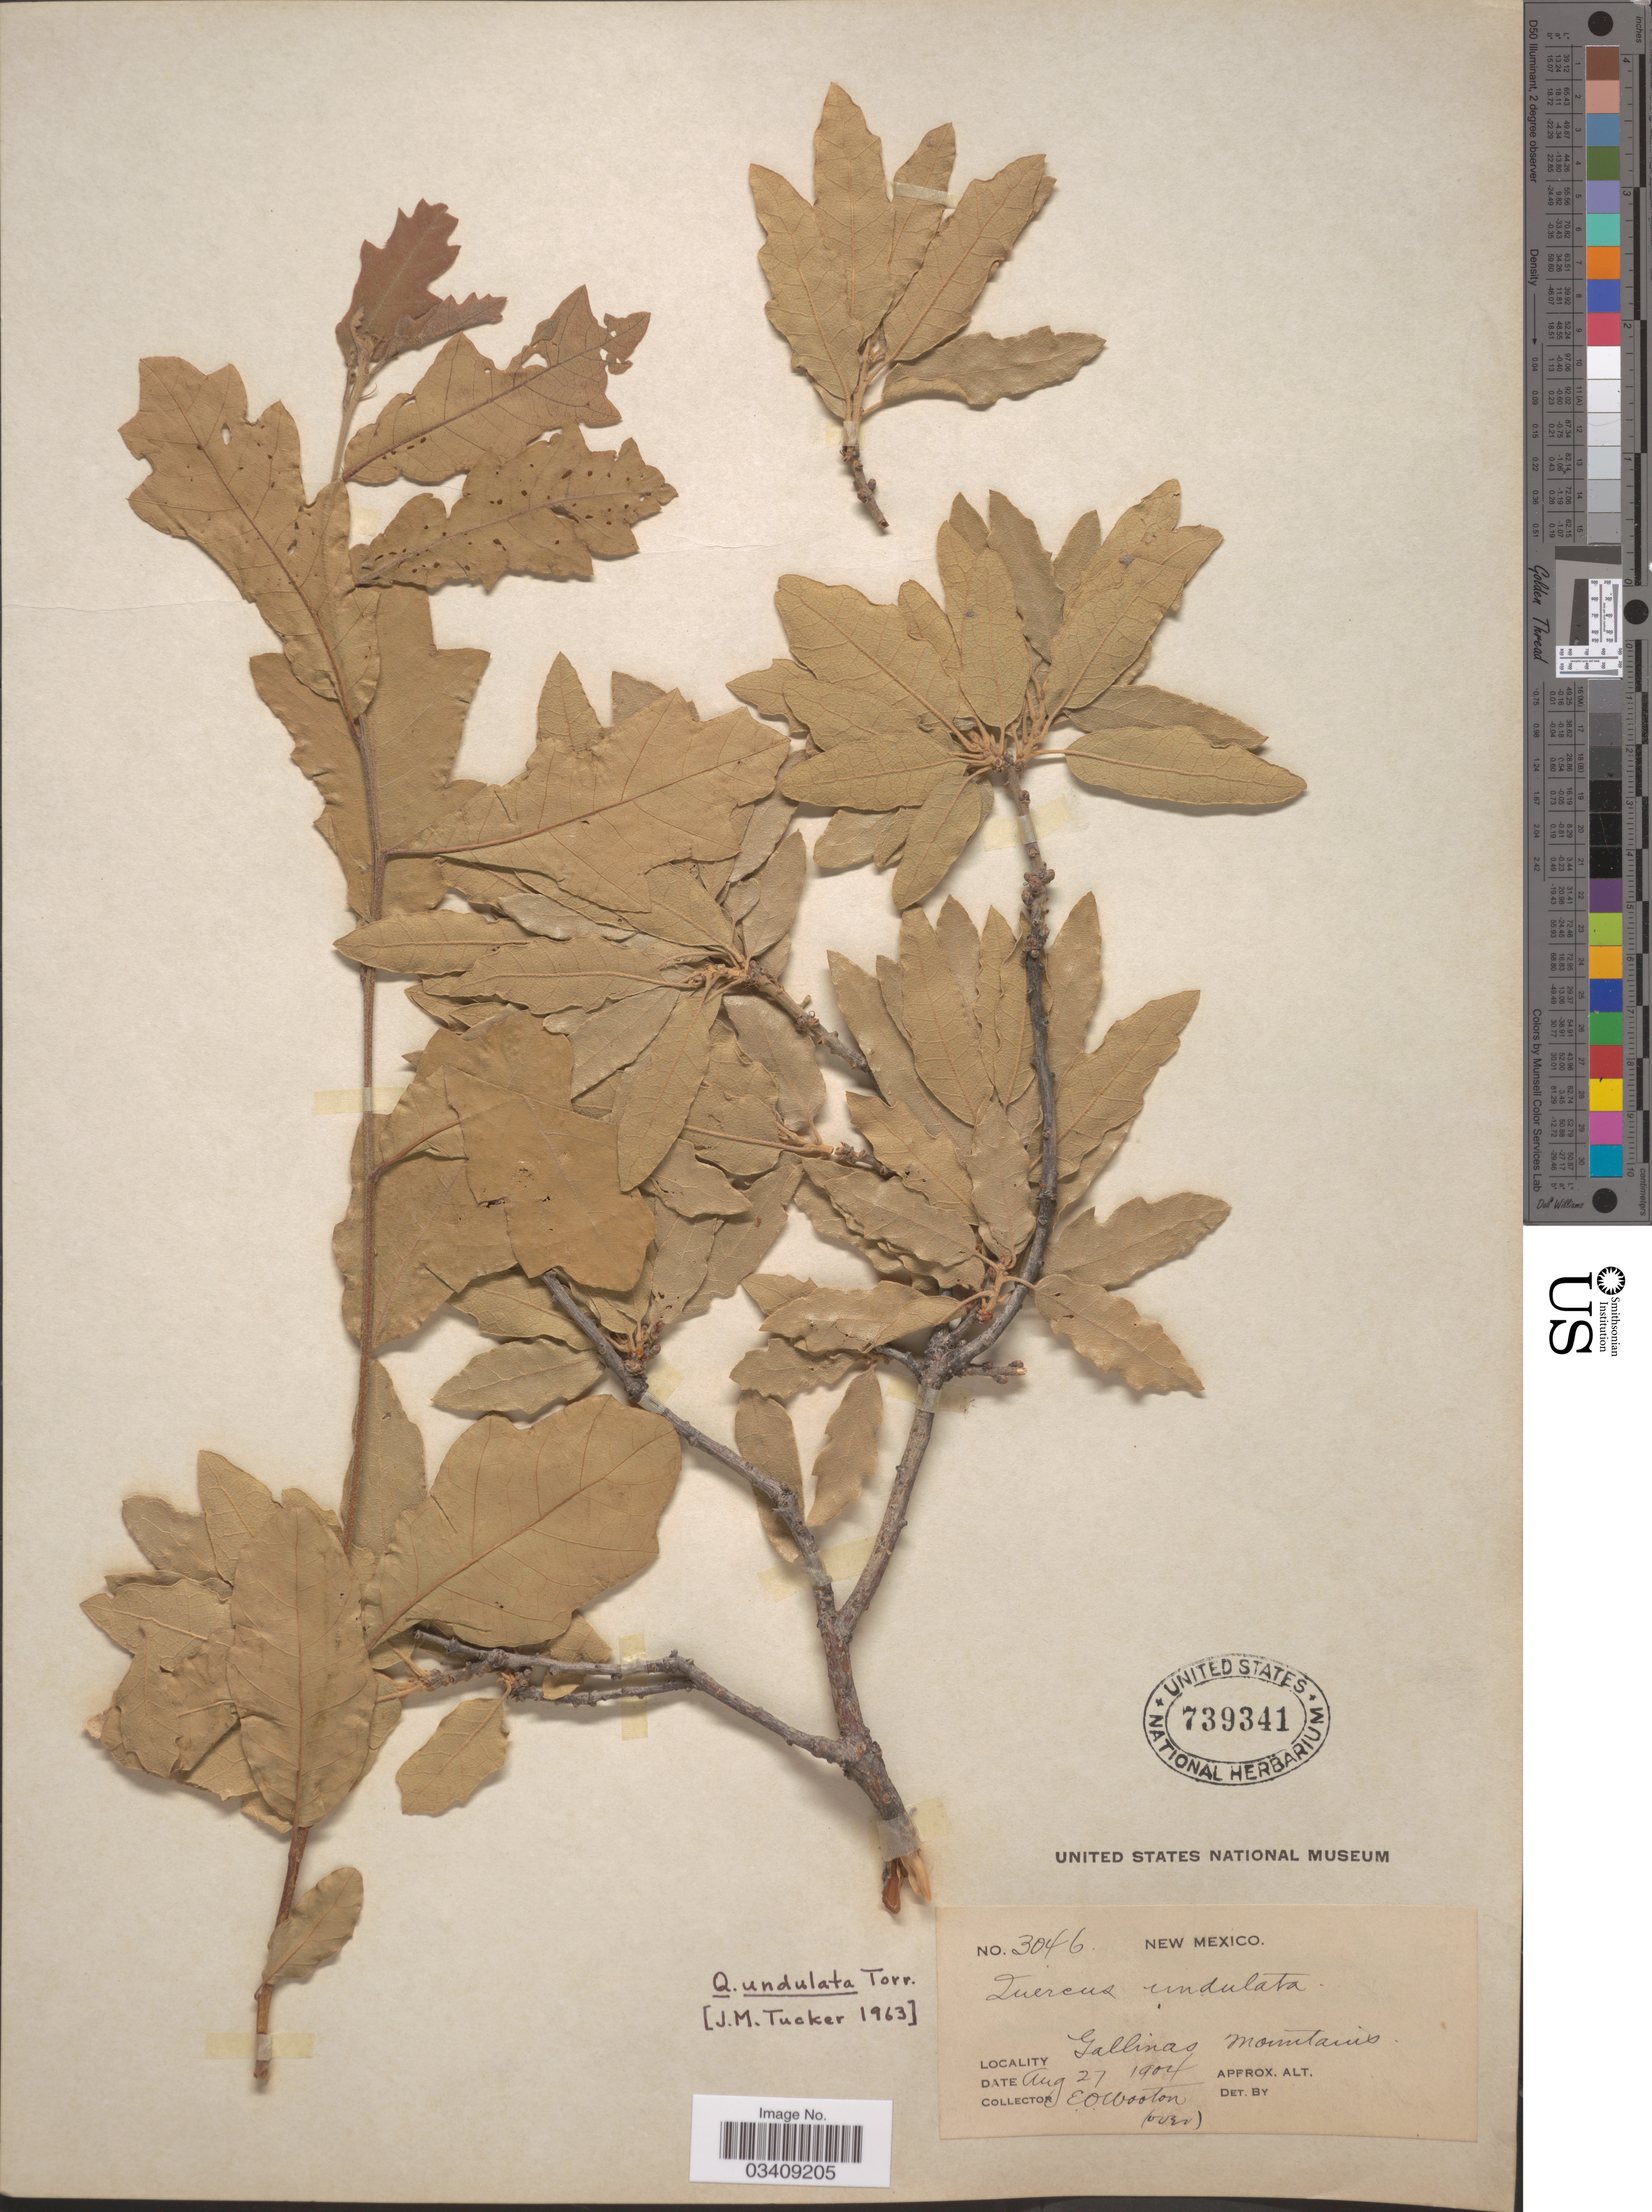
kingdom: Plantae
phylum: Tracheophyta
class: Magnoliopsida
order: Fagales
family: Fagaceae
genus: Quercus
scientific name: Quercus undulata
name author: Torr.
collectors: E. O. Wooton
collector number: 3046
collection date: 1904-08-27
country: United States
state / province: New Mexico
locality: Gallinas Mountains.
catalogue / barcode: US 739341